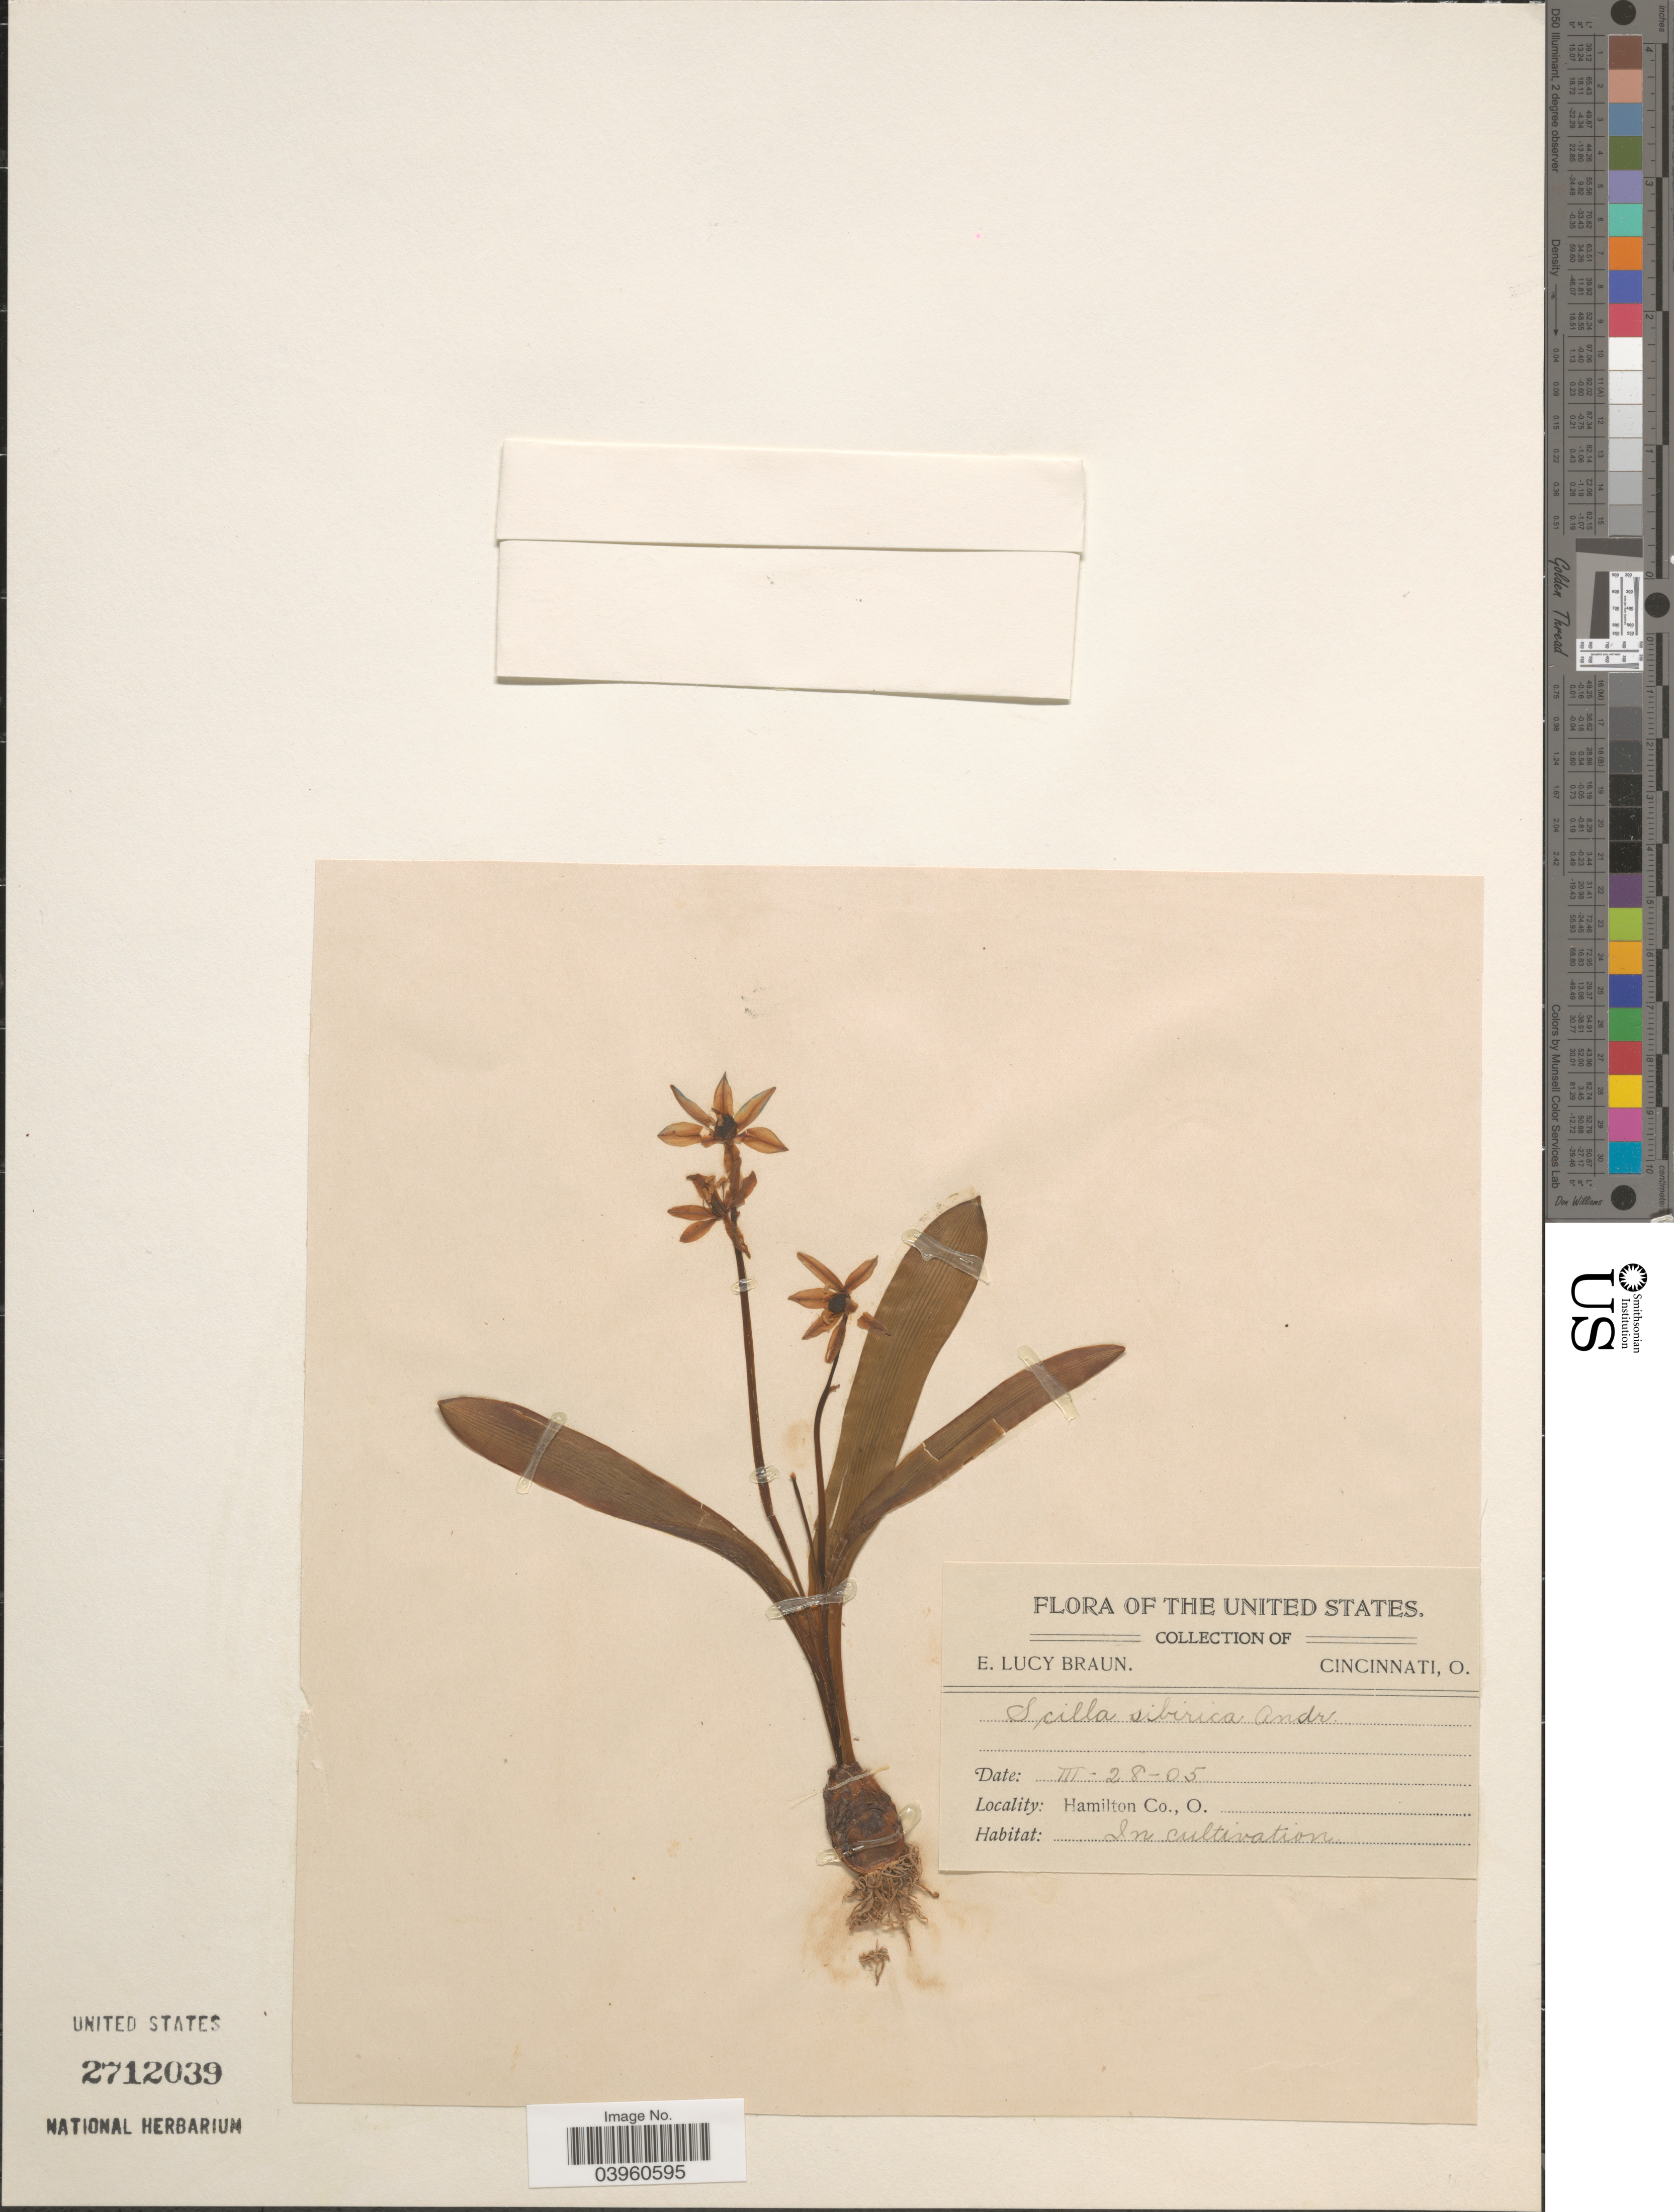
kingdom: Plantae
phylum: Tracheophyta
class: Liliopsida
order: Asparagales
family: Asparagaceae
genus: Scilla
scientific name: Scilla siberica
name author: Andrews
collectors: E. L. Braun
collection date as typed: Transcribed d/m/y: 28/3/5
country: United States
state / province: Ohio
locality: Hamilton Co.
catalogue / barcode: US 2712039